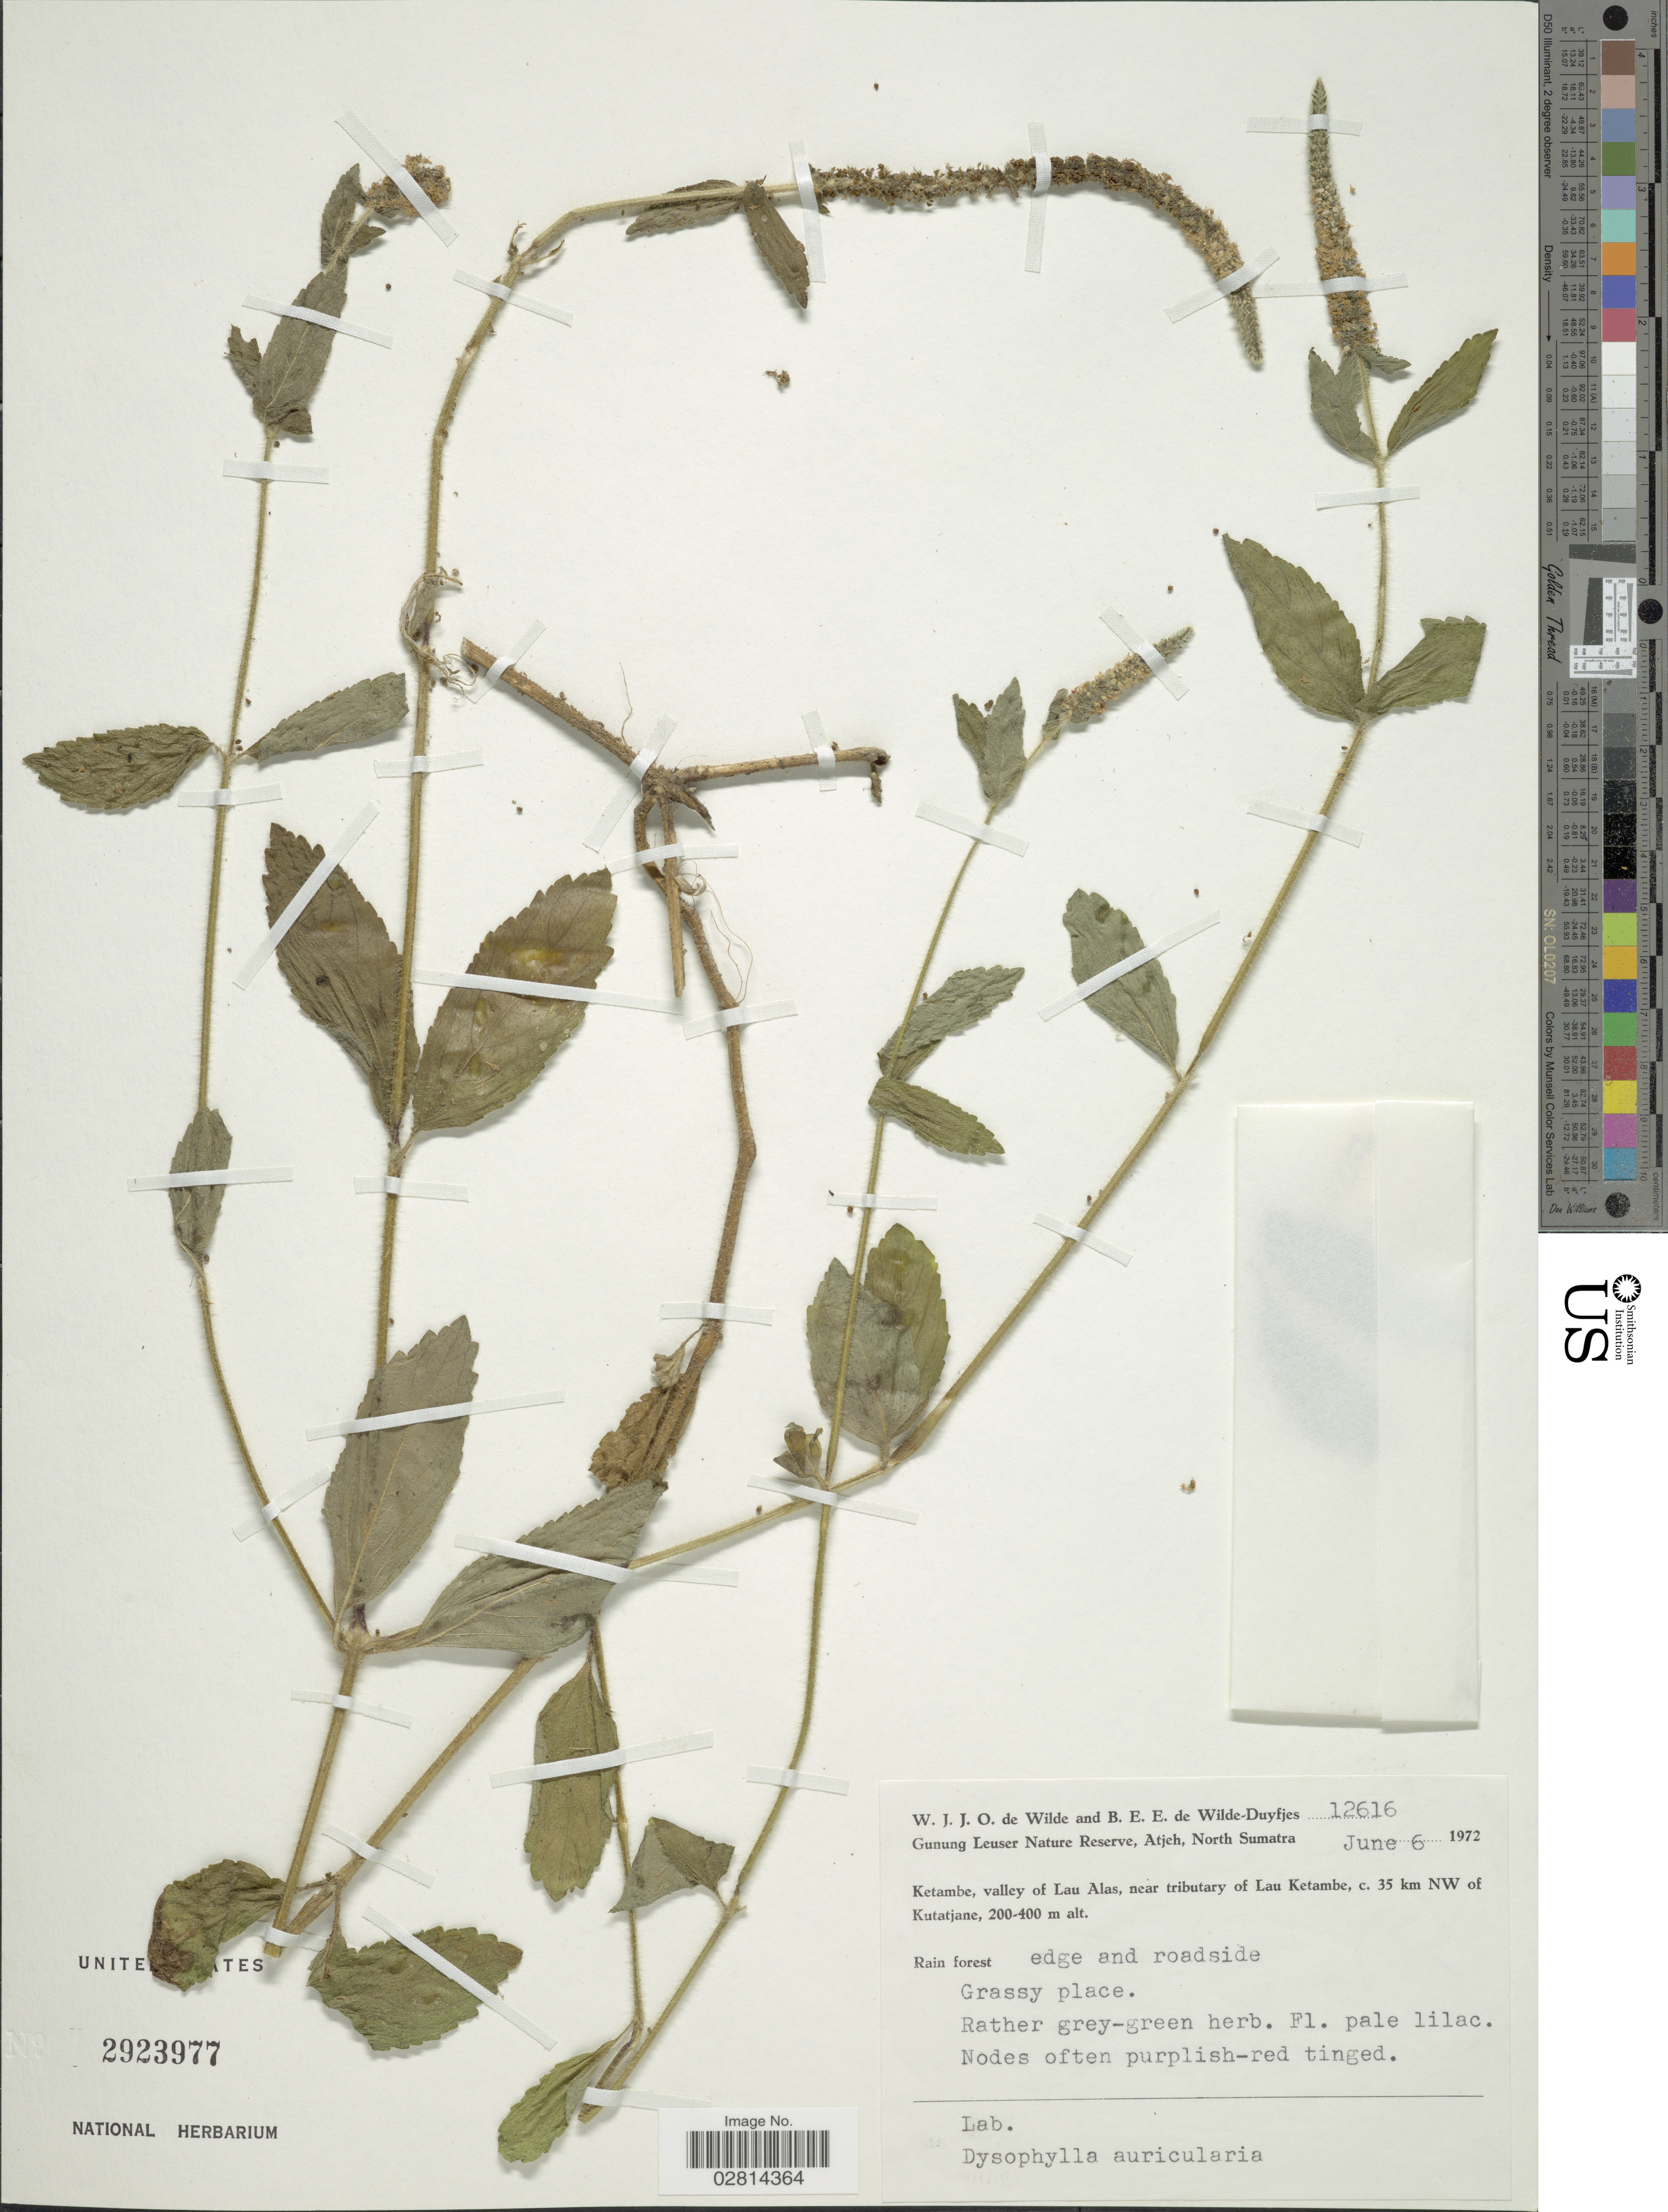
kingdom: Plantae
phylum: Tracheophyta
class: Magnoliopsida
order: Lamiales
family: Lamiaceae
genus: Pogostemon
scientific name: Pogostemon auricularius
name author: (L.) Hassk.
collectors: W. J. de Wilde & B. E. de Wilde-Duyfjes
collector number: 12616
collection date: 1972-06-06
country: Indonesia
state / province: Sumatra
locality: Gunung Leuser Nature Reserve, Atjeh, North Sumatra. Ketambe, valley of Lau Alas, near tributary of Lau Ketambe, c. 35 km NW of Kutatjane.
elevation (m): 200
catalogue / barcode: US 2923977